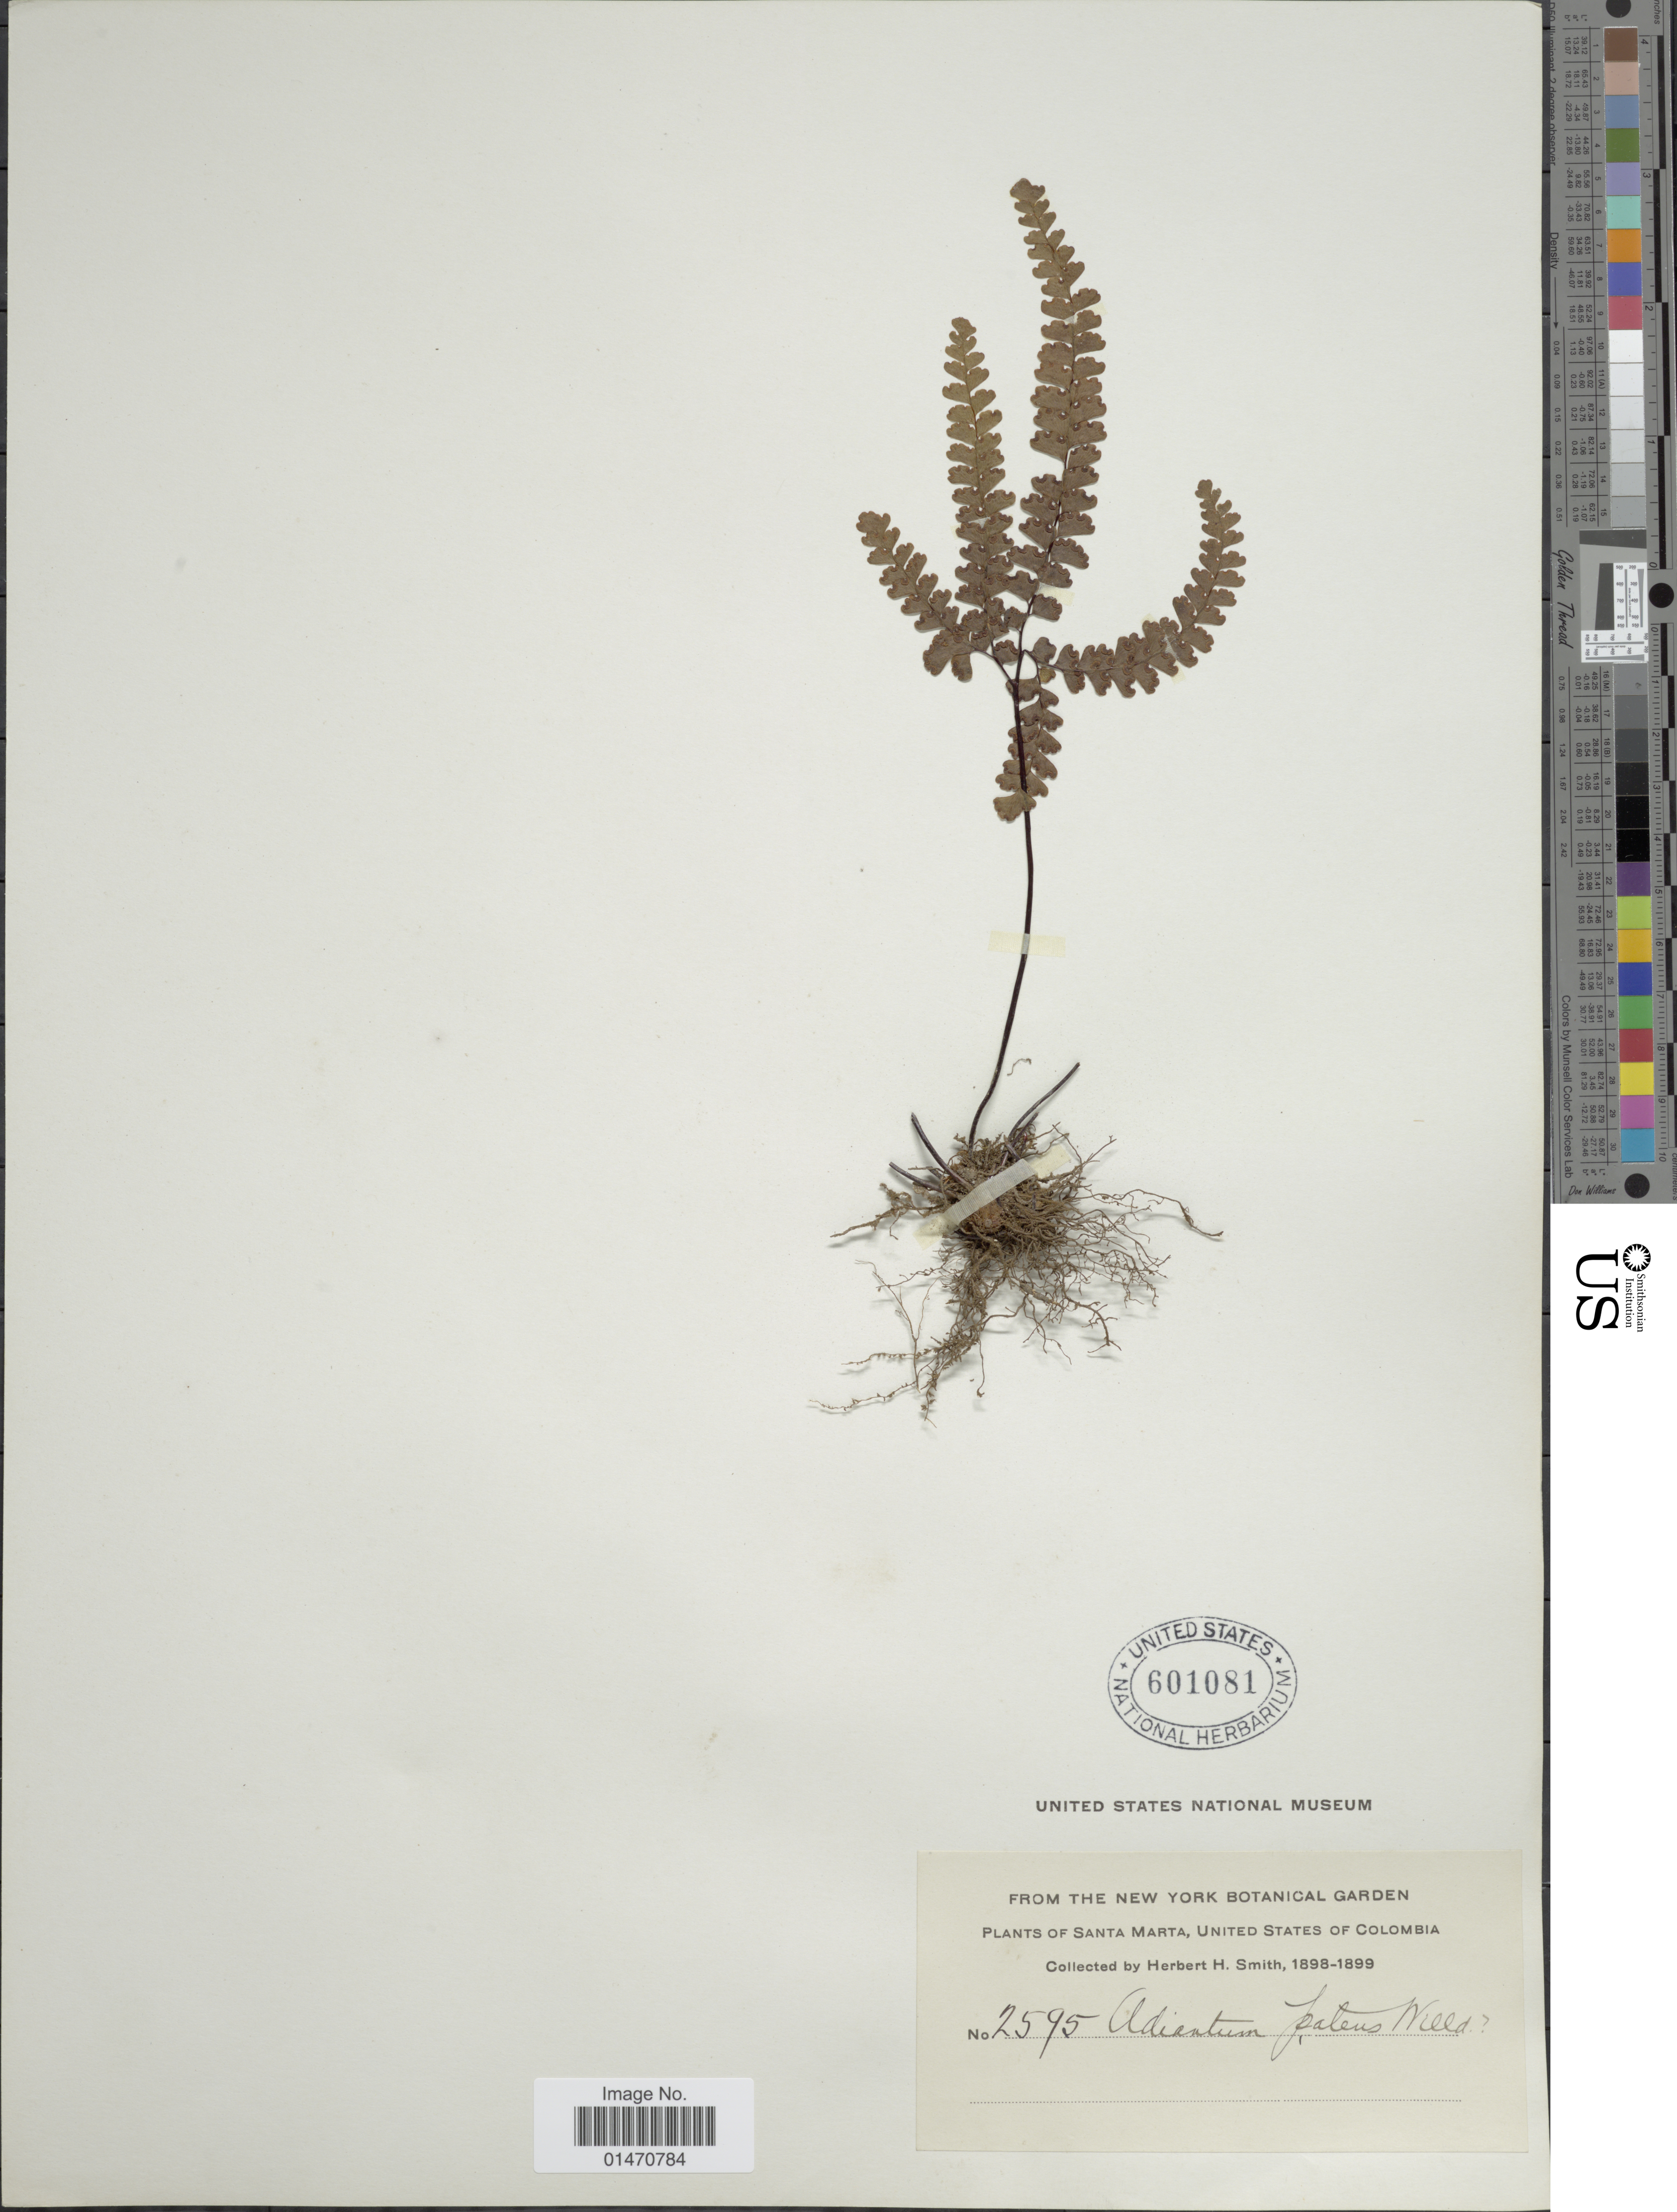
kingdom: Plantae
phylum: Tracheophyta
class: Polypodiopsida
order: Polypodiales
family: Pteridaceae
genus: Adiantum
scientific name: Adiantum patens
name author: Willd.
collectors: Herbert H. Smith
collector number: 2595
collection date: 1898/1899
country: Colombia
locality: Santa Marta, United States of Colombia,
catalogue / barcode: US 601081